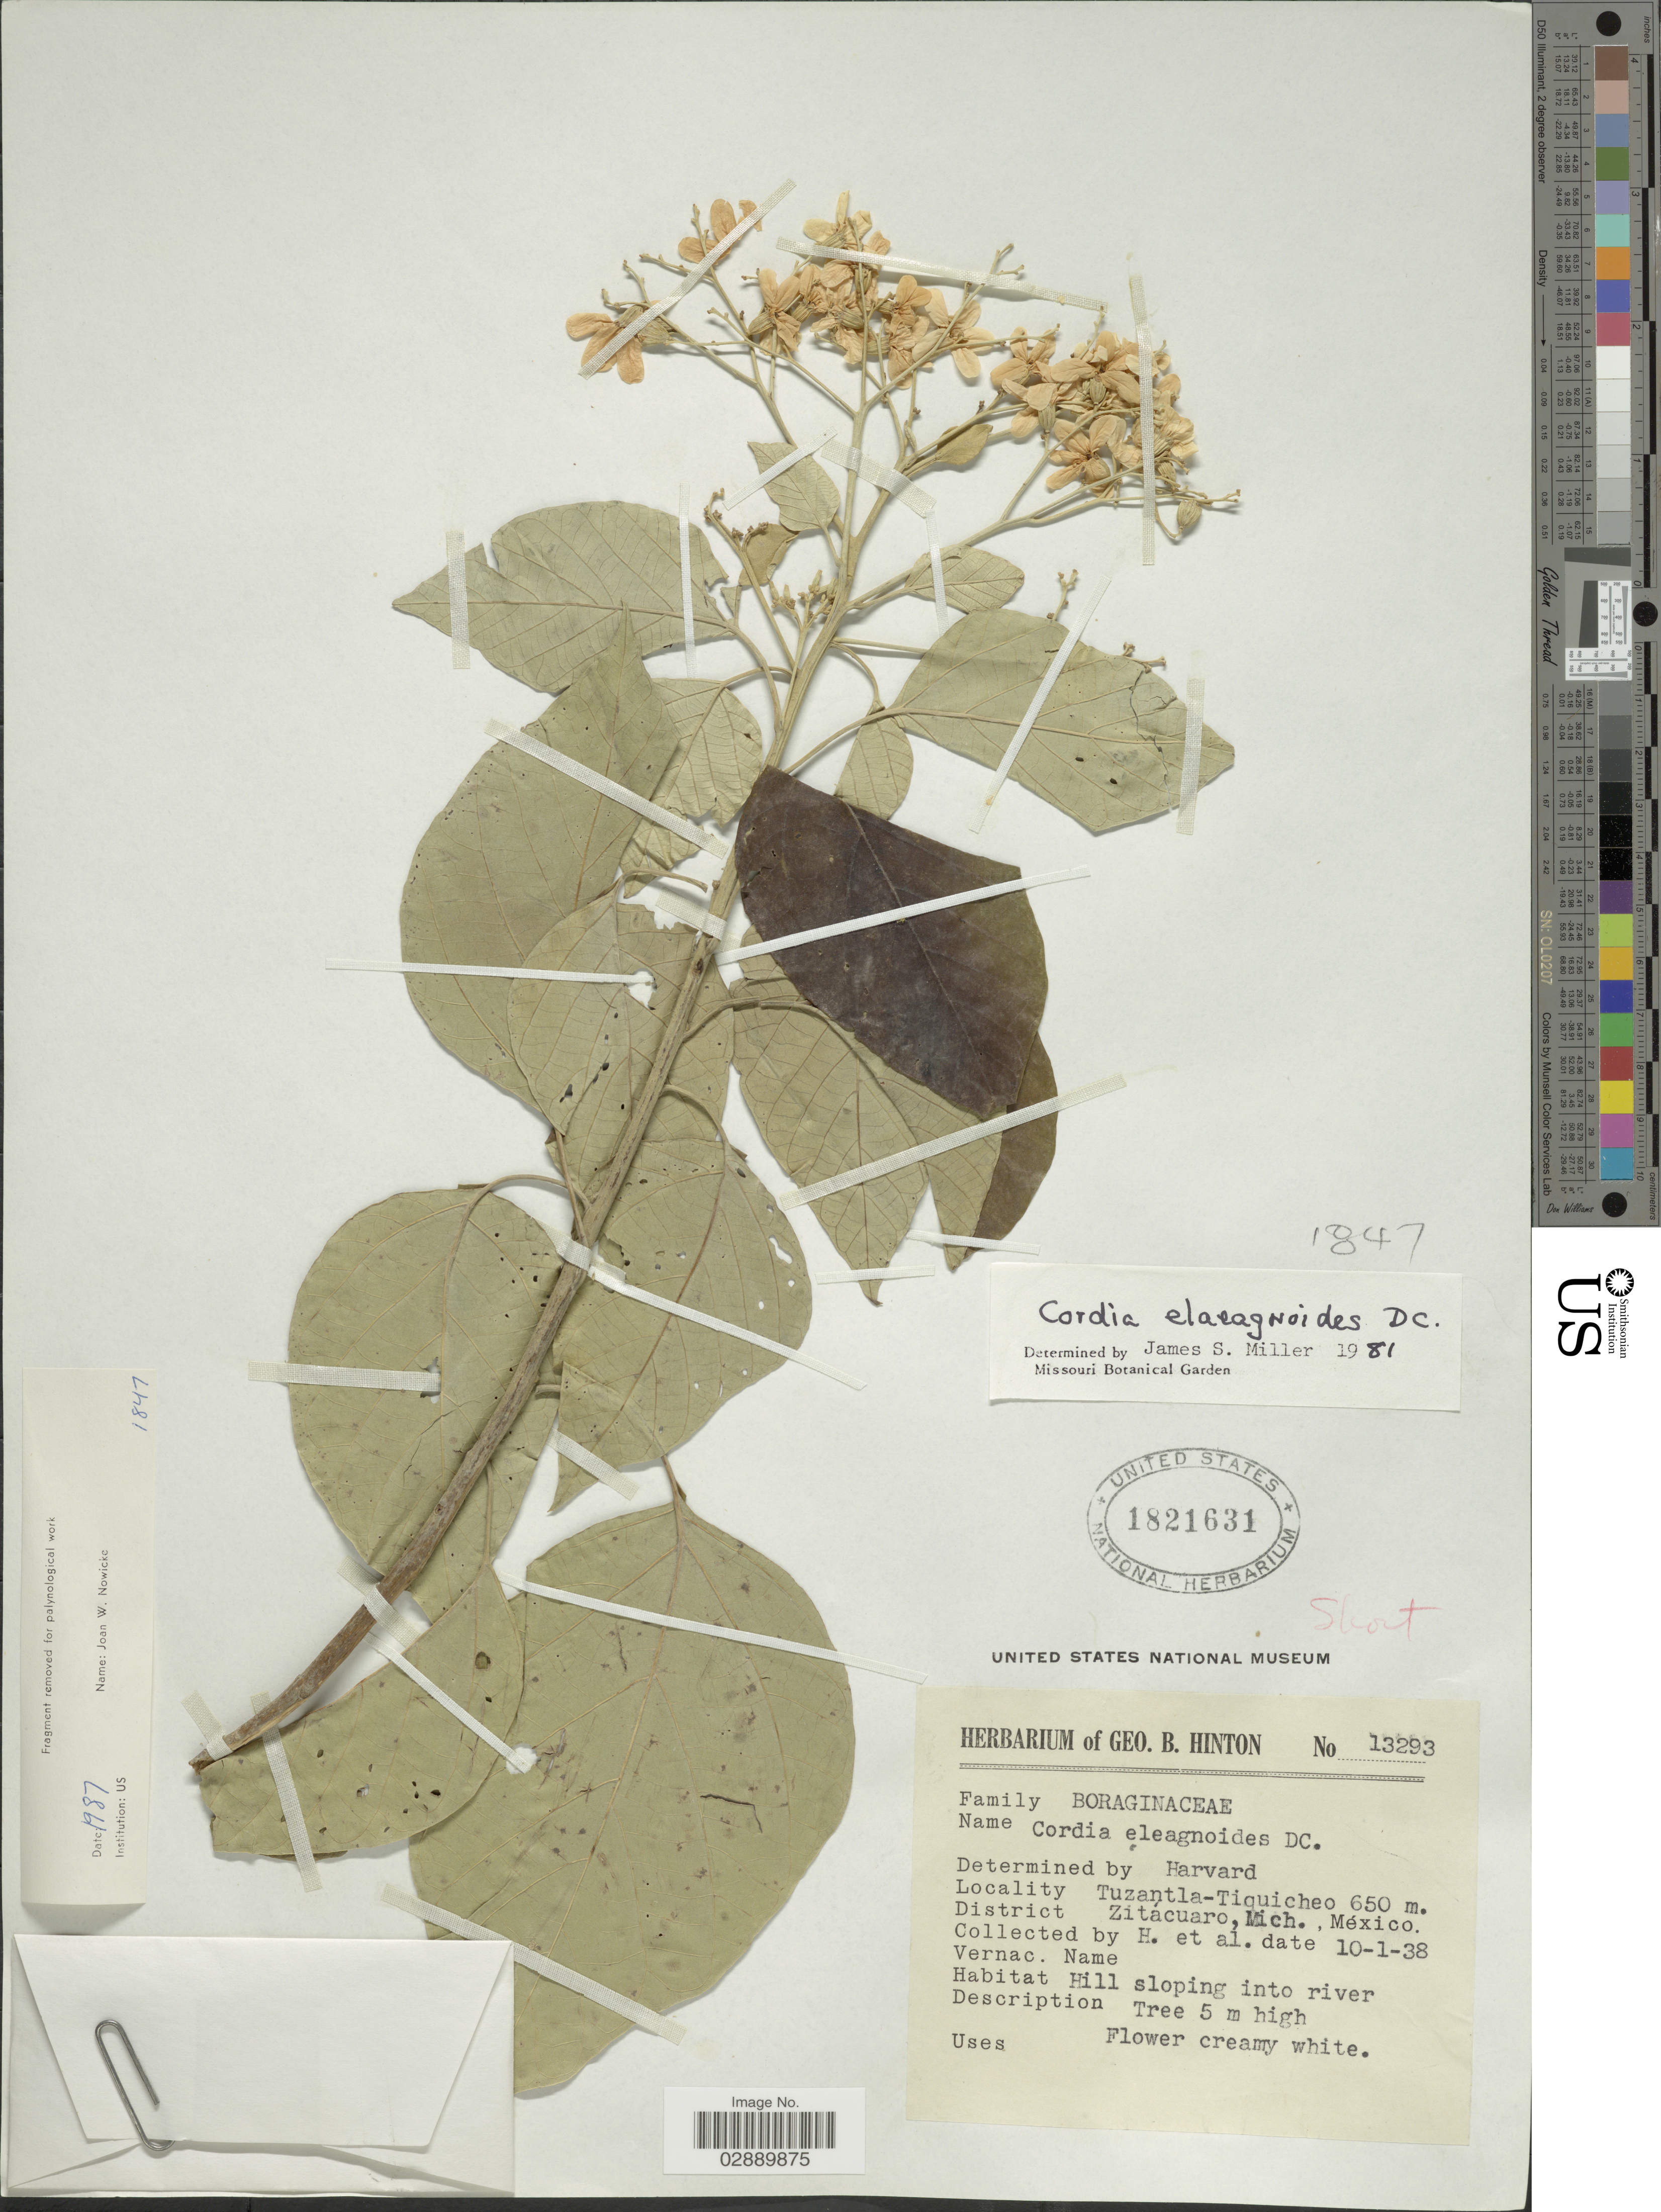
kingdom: Plantae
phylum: Tracheophyta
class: Magnoliopsida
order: Boraginales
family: Cordiaceae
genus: Cordia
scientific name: Cordia elaeagnoides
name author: A. DC.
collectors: G. B. Hinton & et al.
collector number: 13293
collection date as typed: Transcribed d/m/y: 10/1/38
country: Mexico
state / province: Michoacán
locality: Tuzantla-Tiquicheo, District Zitácuaro, Mich.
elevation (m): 650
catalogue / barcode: US 1821631